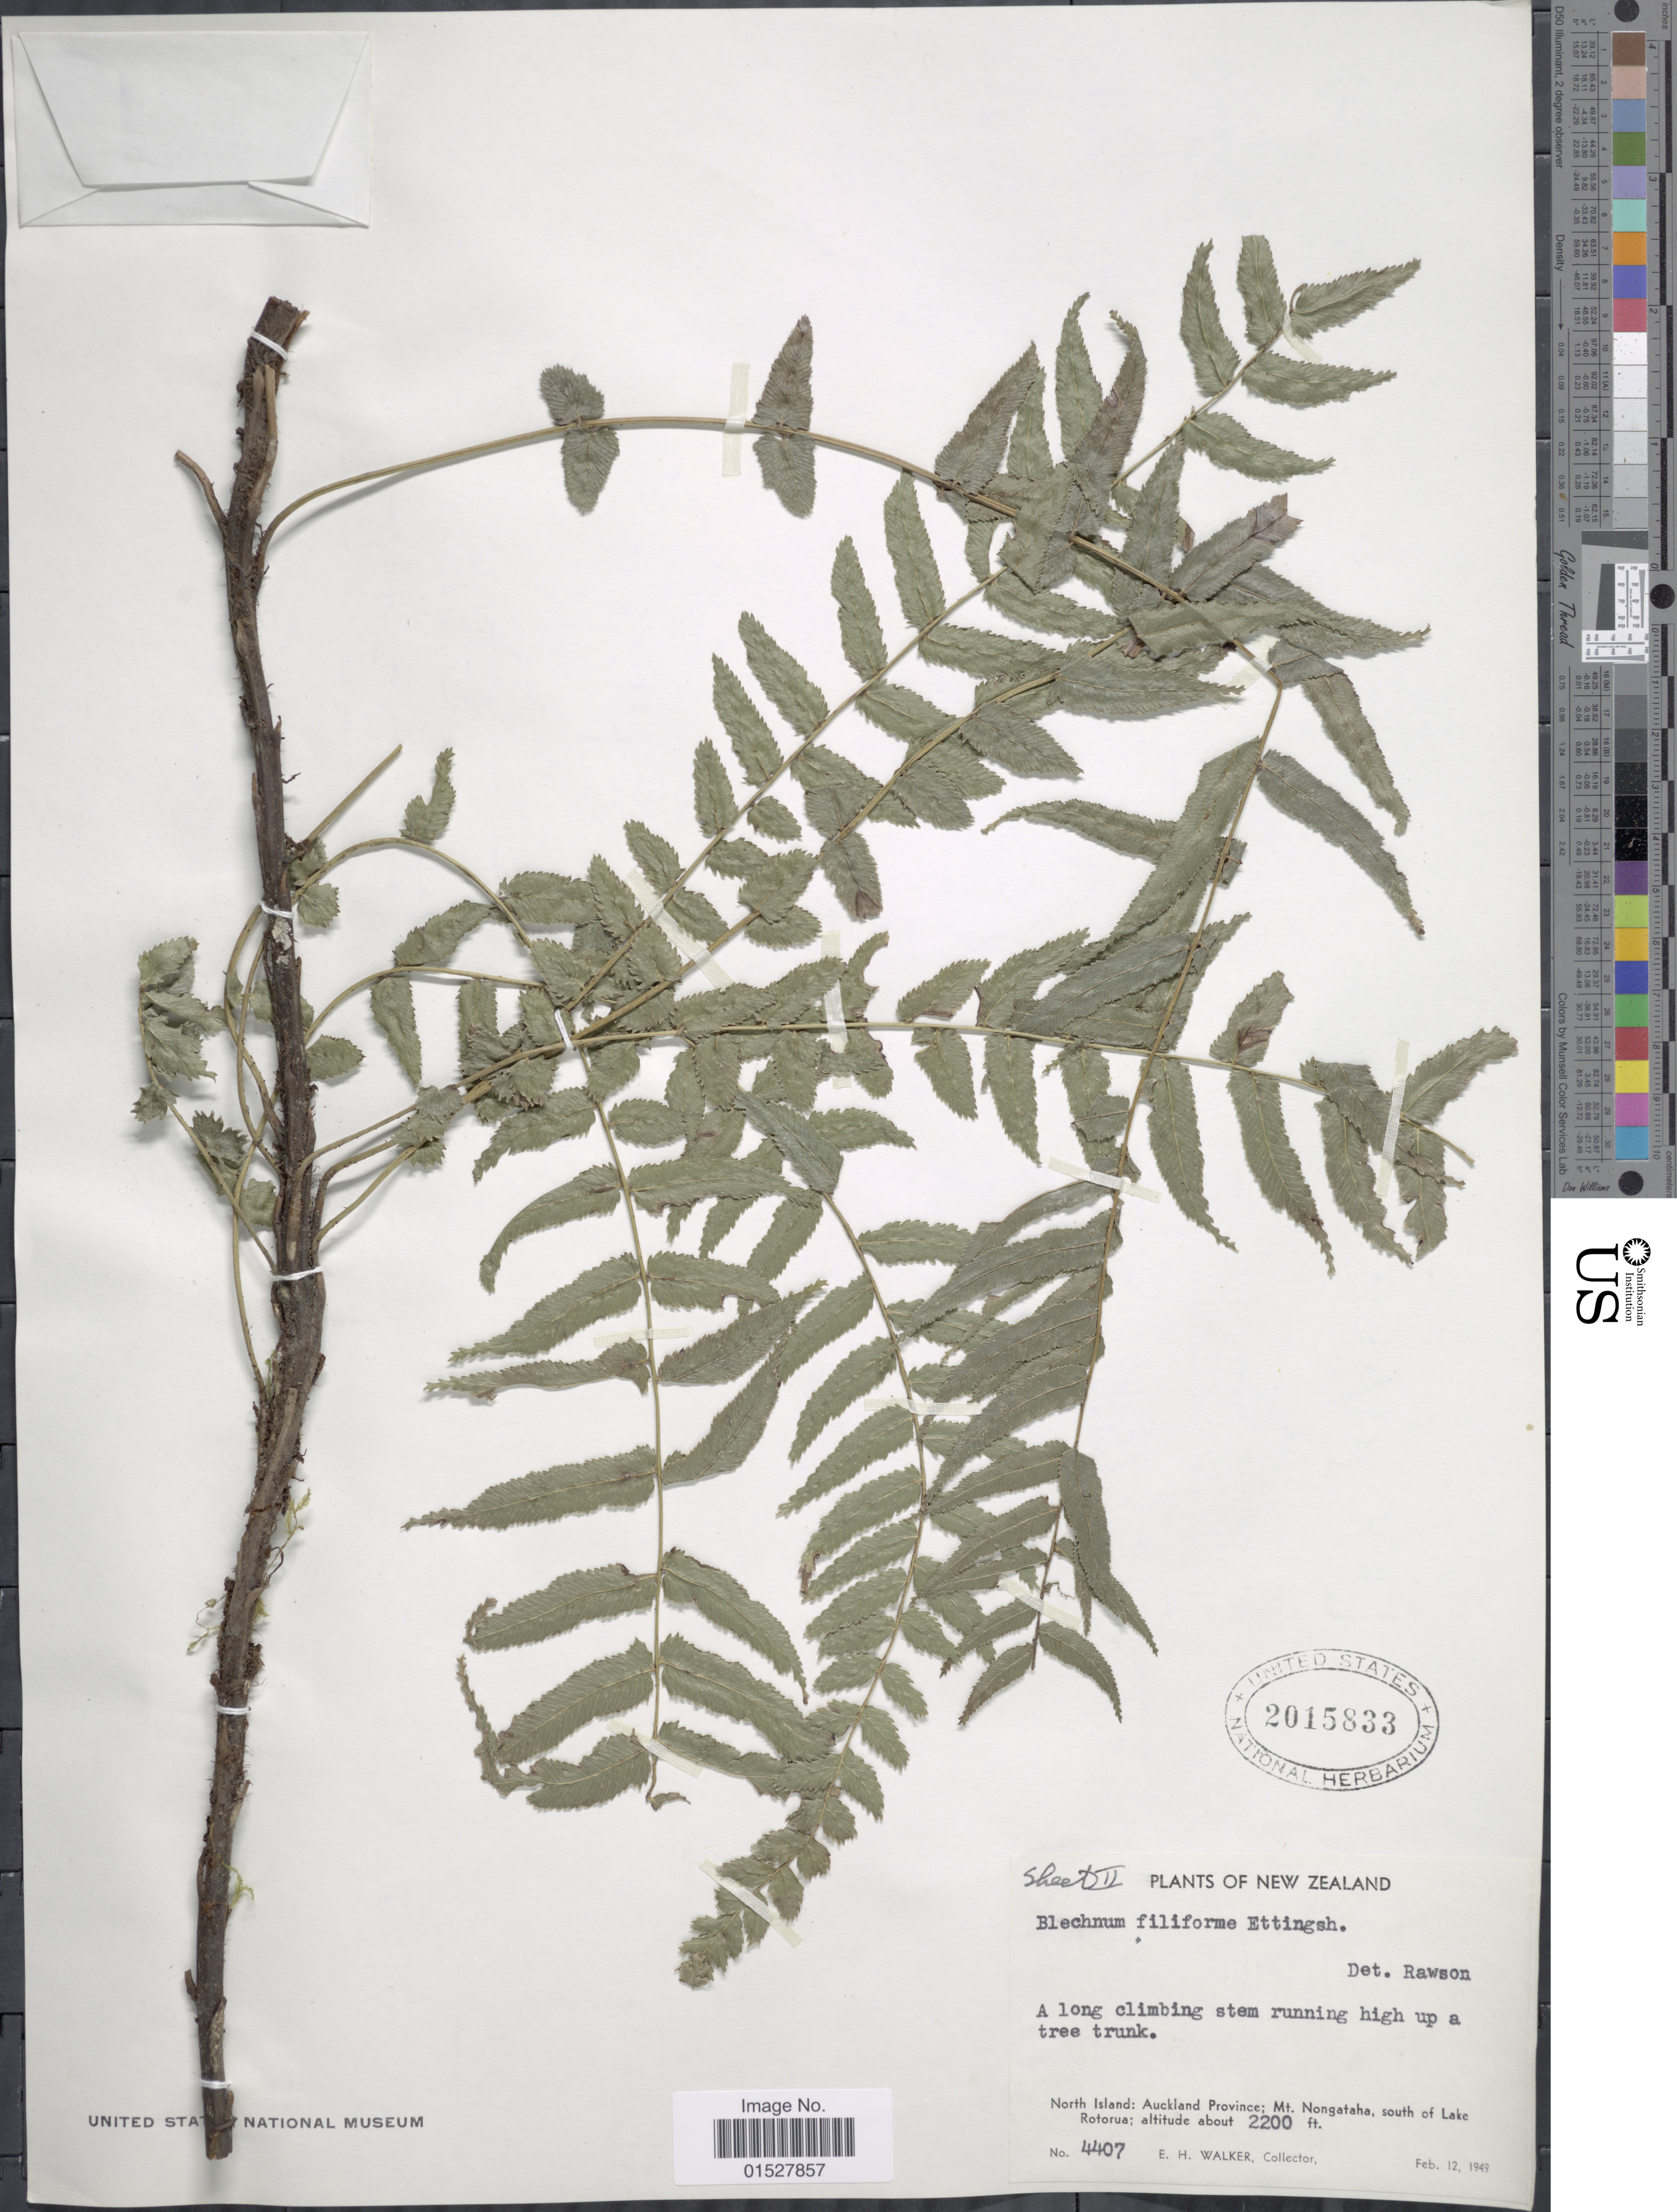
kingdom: Plantae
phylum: Tracheophyta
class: Polypodiopsida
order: Polypodiales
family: Blechnaceae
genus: Blechnum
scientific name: Blechnum filiforme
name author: (A. Cunn.) Ettingsh.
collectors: E. H. Walker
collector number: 4407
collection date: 1949-02-12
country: New Zealand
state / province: Auckland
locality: North Island: Mt. Nongataha, south of Lake Rotorua.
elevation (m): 671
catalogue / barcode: US 2015833